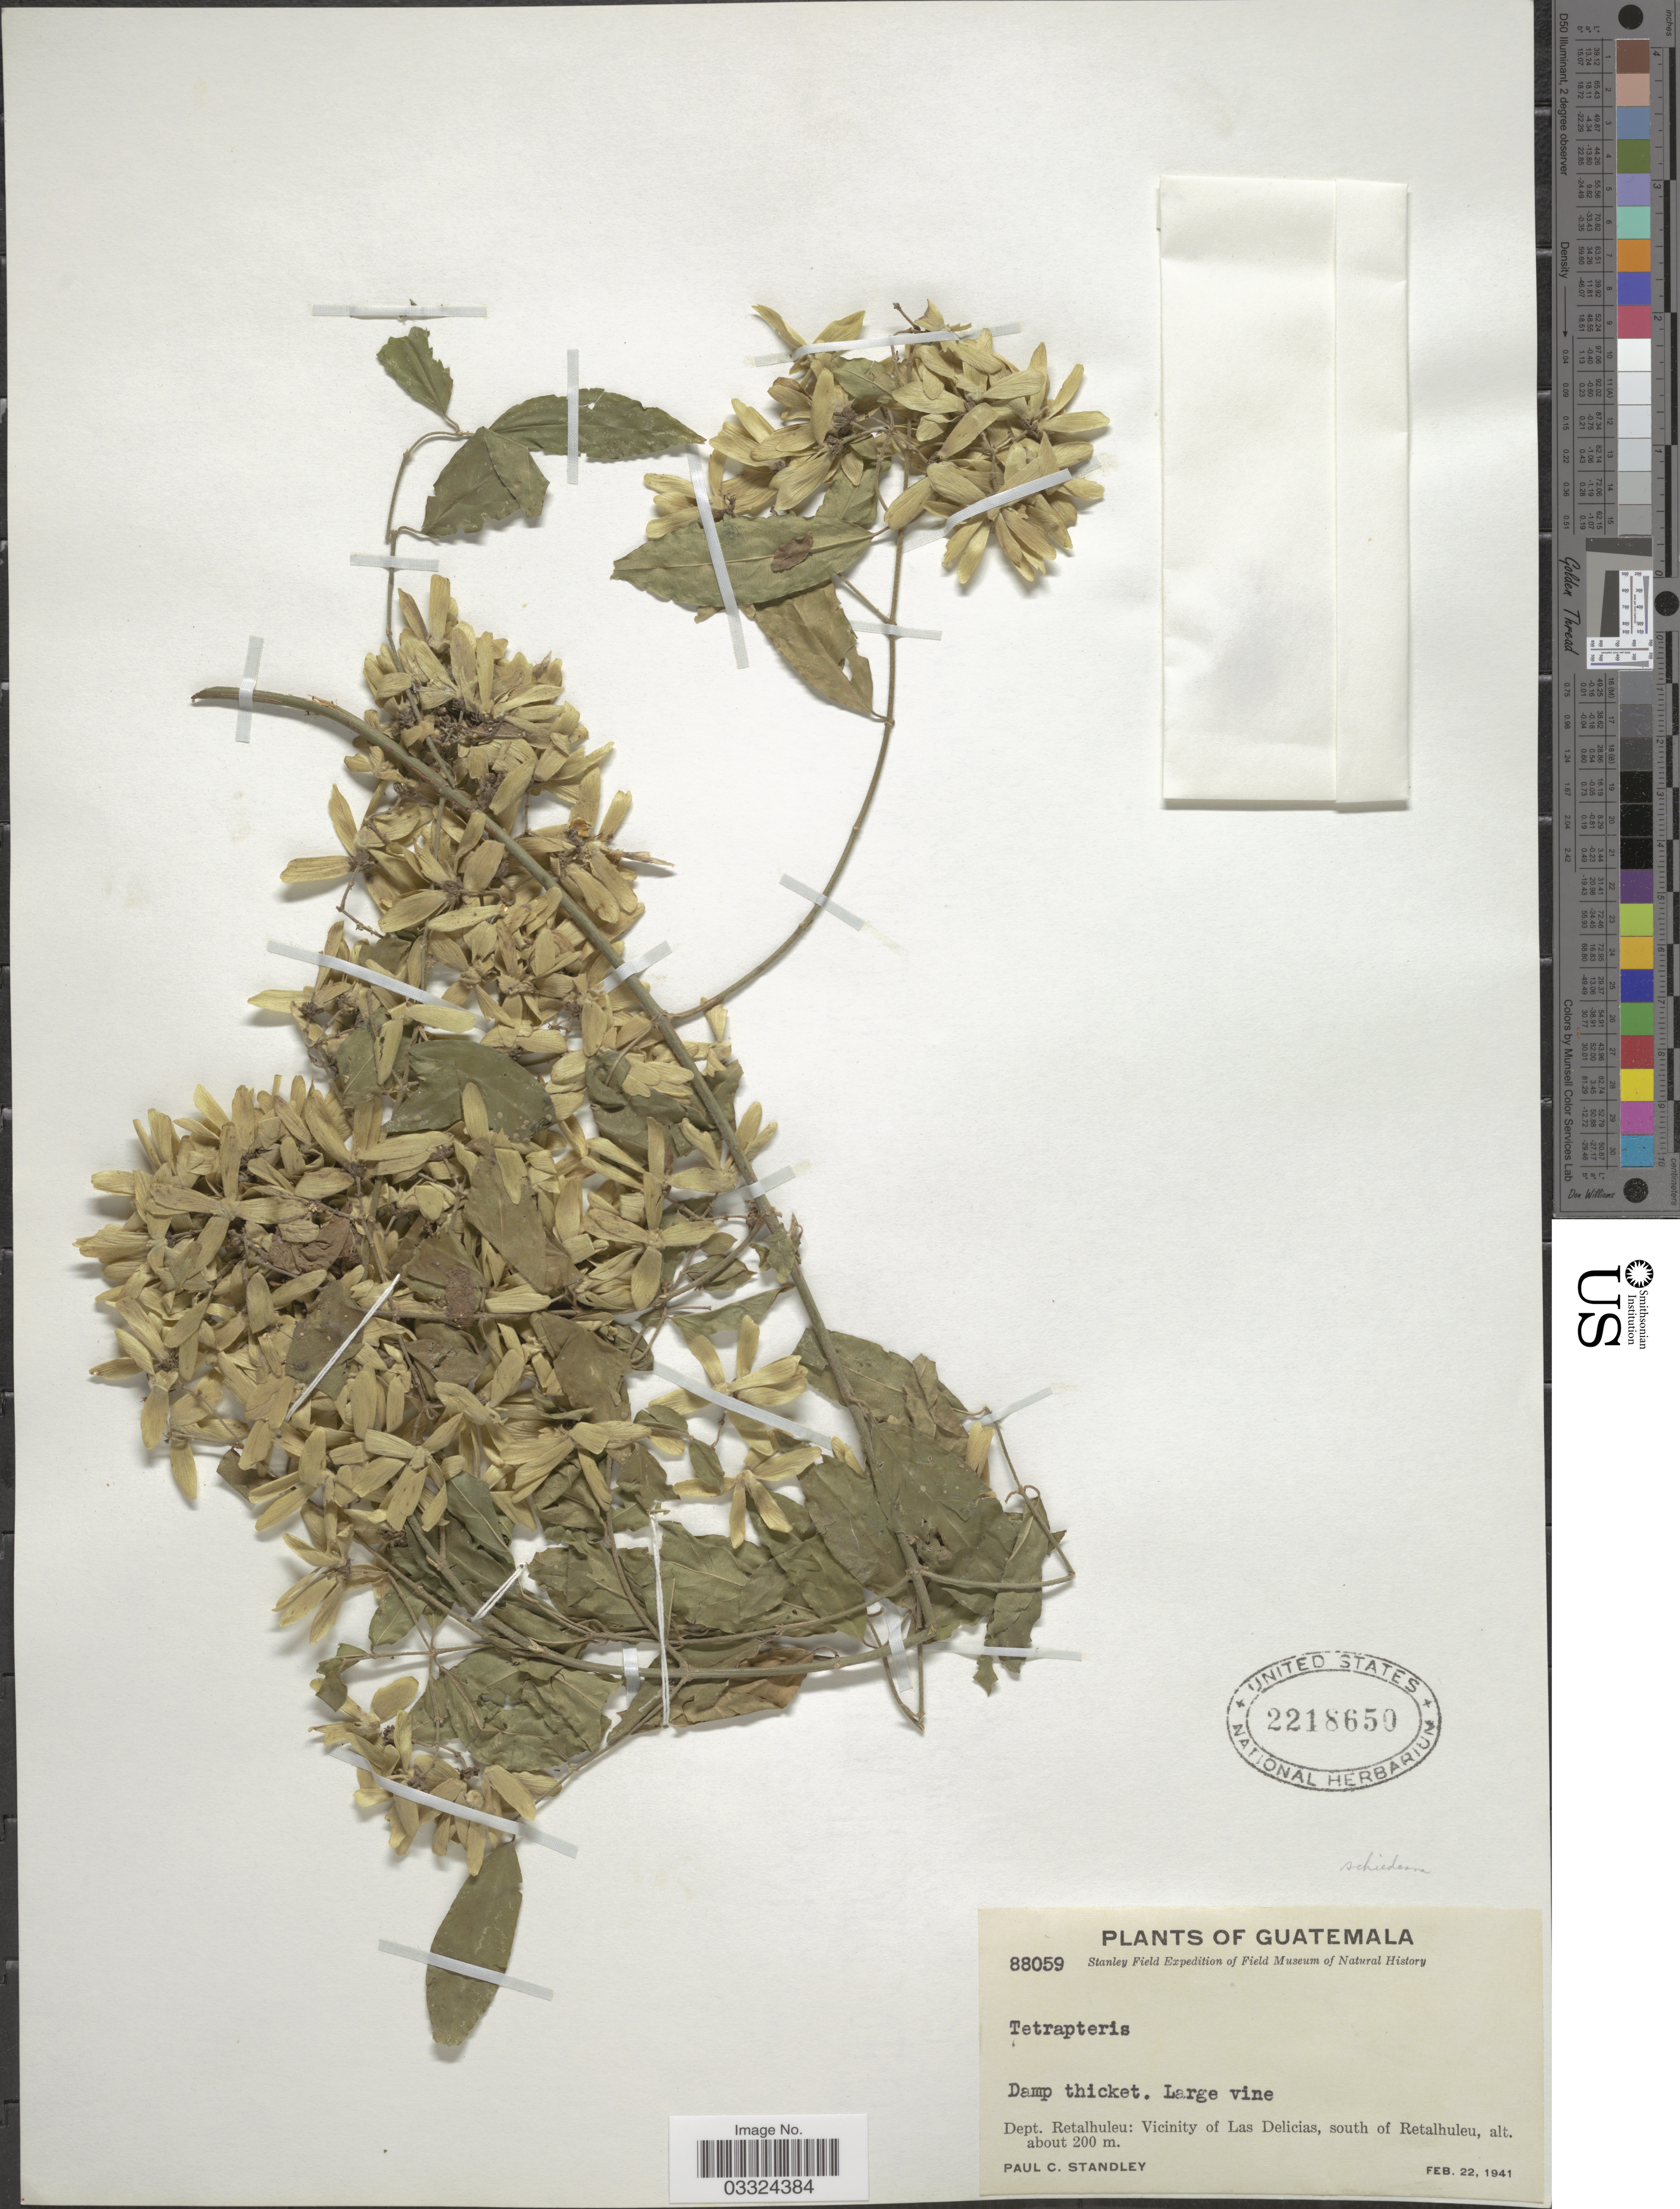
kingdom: Plantae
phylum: Tracheophyta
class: Magnoliopsida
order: Malpighiales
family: Malpighiaceae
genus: Tetrapterys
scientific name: Tetrapterys schiedeana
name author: Schltdl. & Cham.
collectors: P. C. Standley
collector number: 88059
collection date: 1941-02-22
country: Guatemala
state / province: Retalhuleu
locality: Dept. Retalhuleu: Vicinity of Las Delicias, south of Retalhuleu.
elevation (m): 200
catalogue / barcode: US 2218650